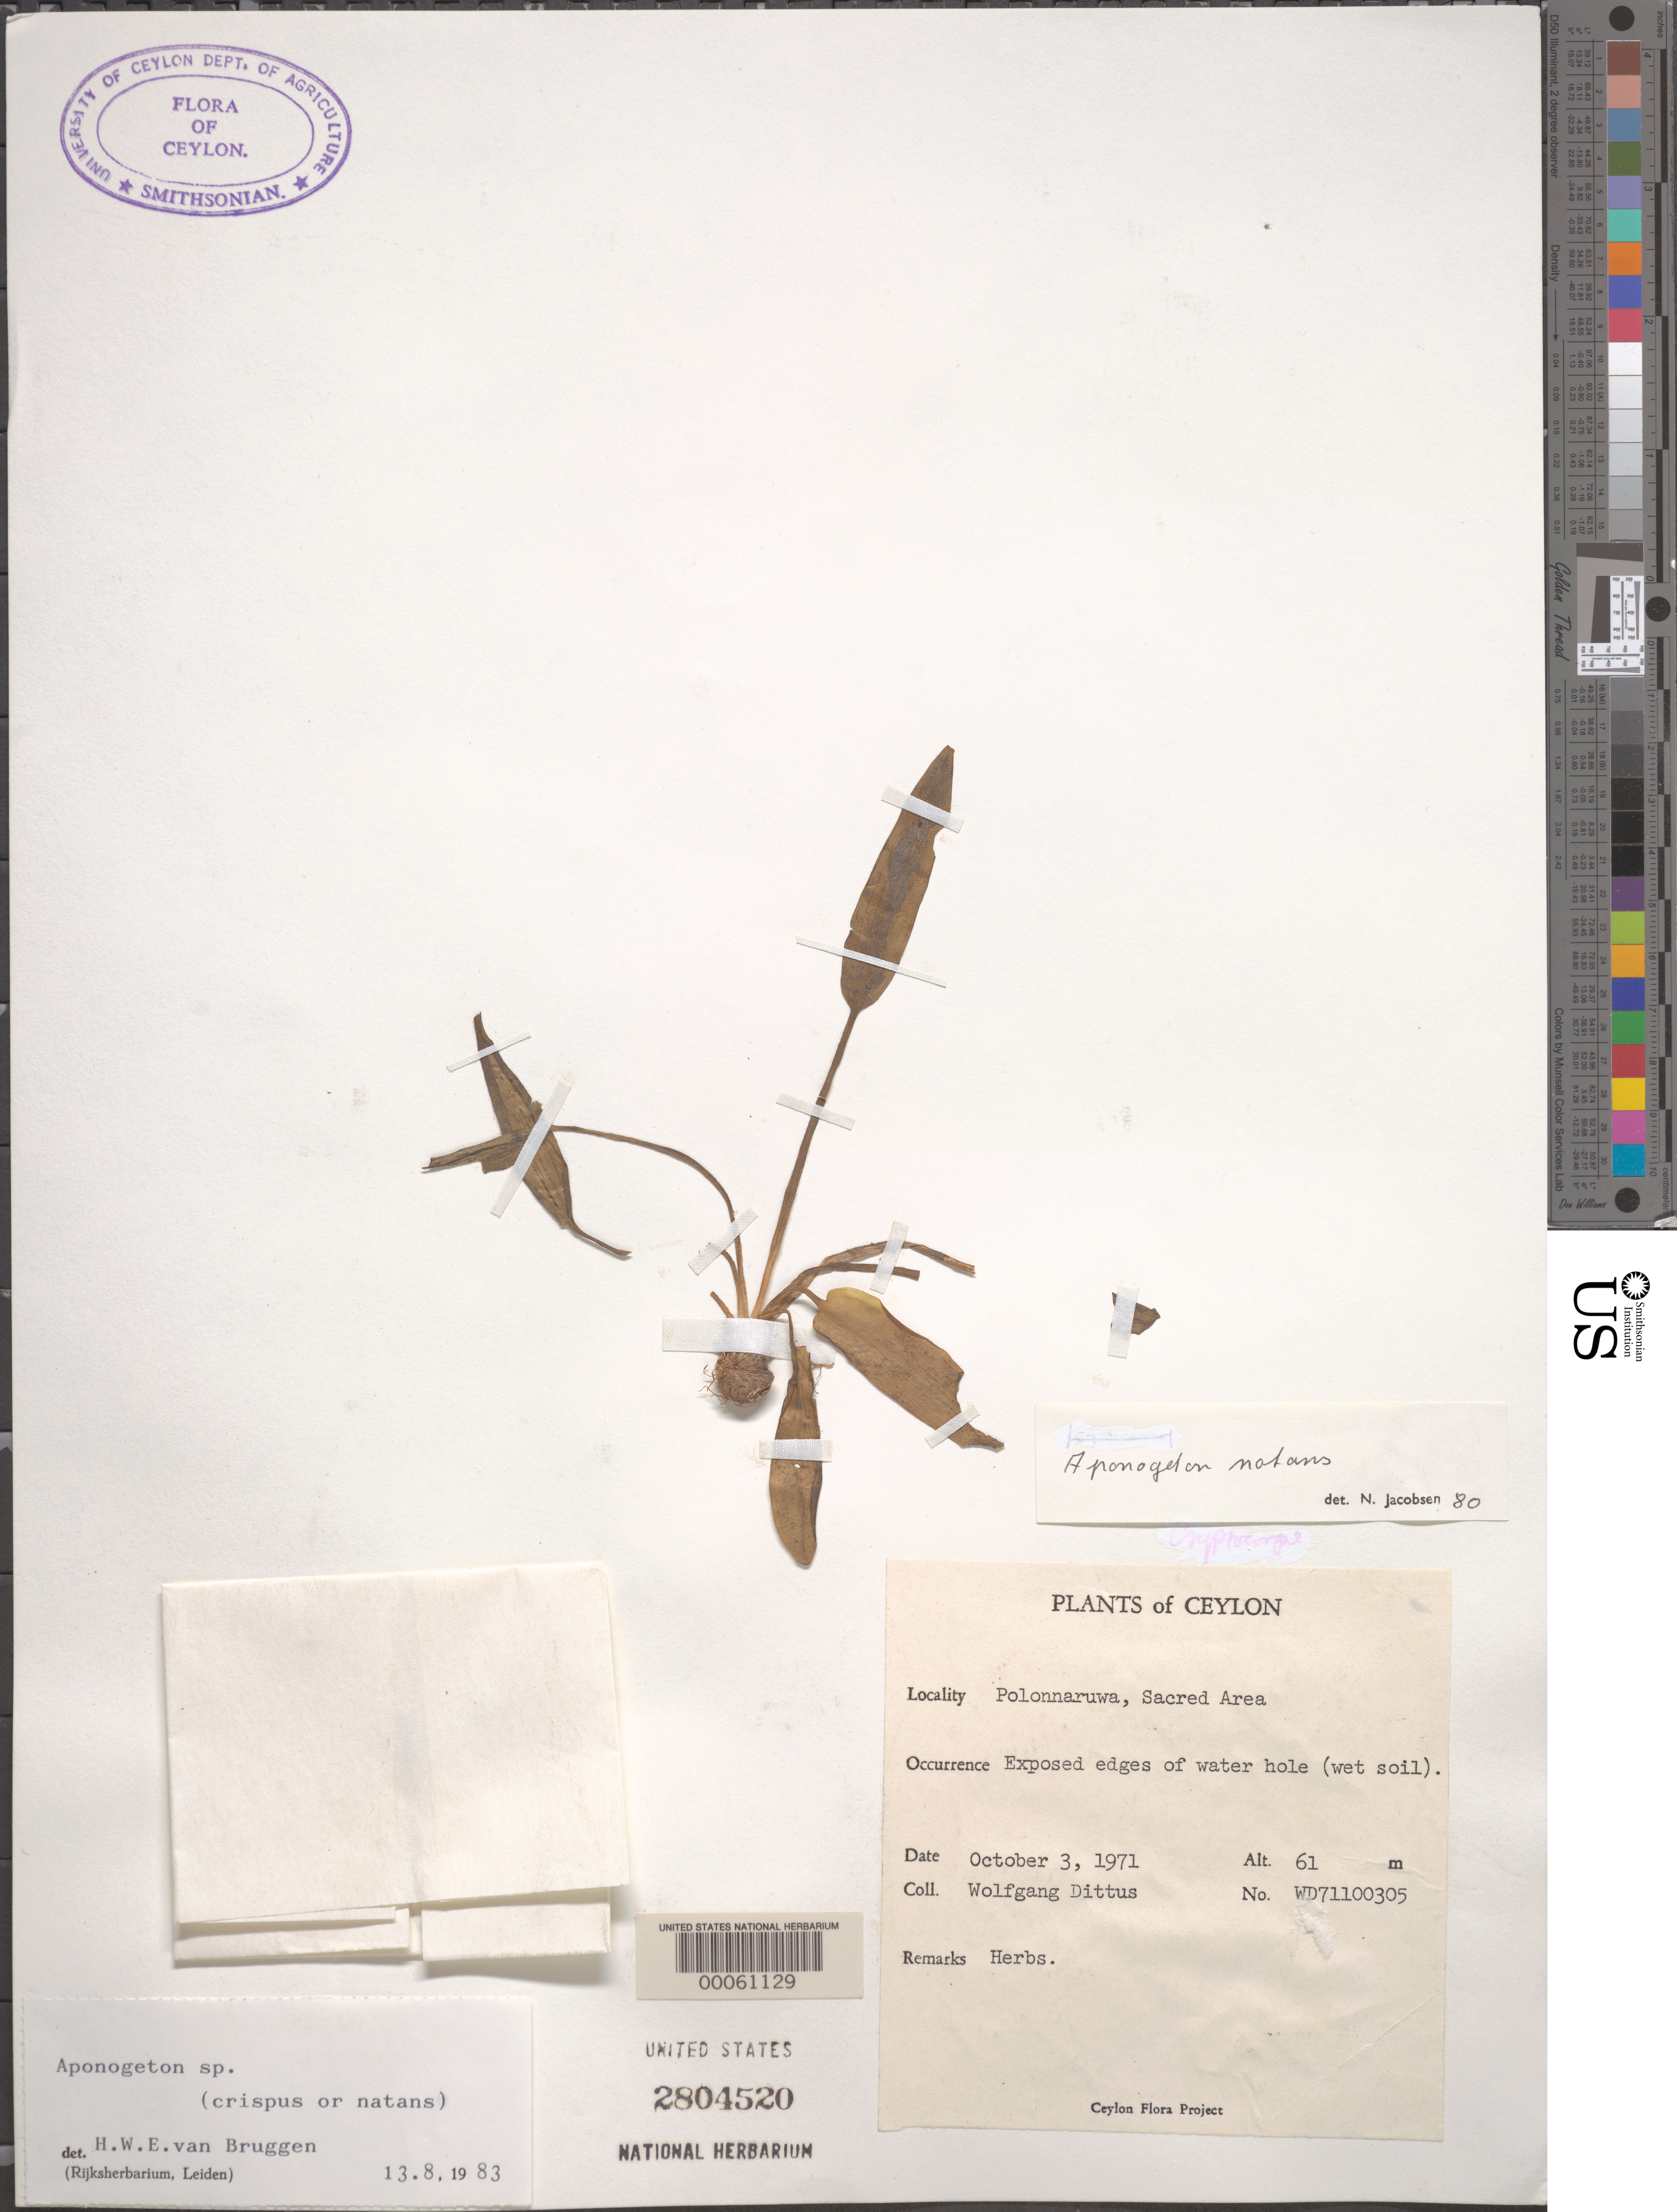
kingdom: Plantae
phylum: Tracheophyta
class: Liliopsida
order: Alismatales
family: Aponogetonaceae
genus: Aponogeton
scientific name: Aponogeton crispus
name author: Thunb.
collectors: W. Dittus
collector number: WD71100305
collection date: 1971-10-03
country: Sri Lanka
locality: Ceylon. Polonnaruwa, Sacred Area.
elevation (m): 61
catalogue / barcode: US 2804520